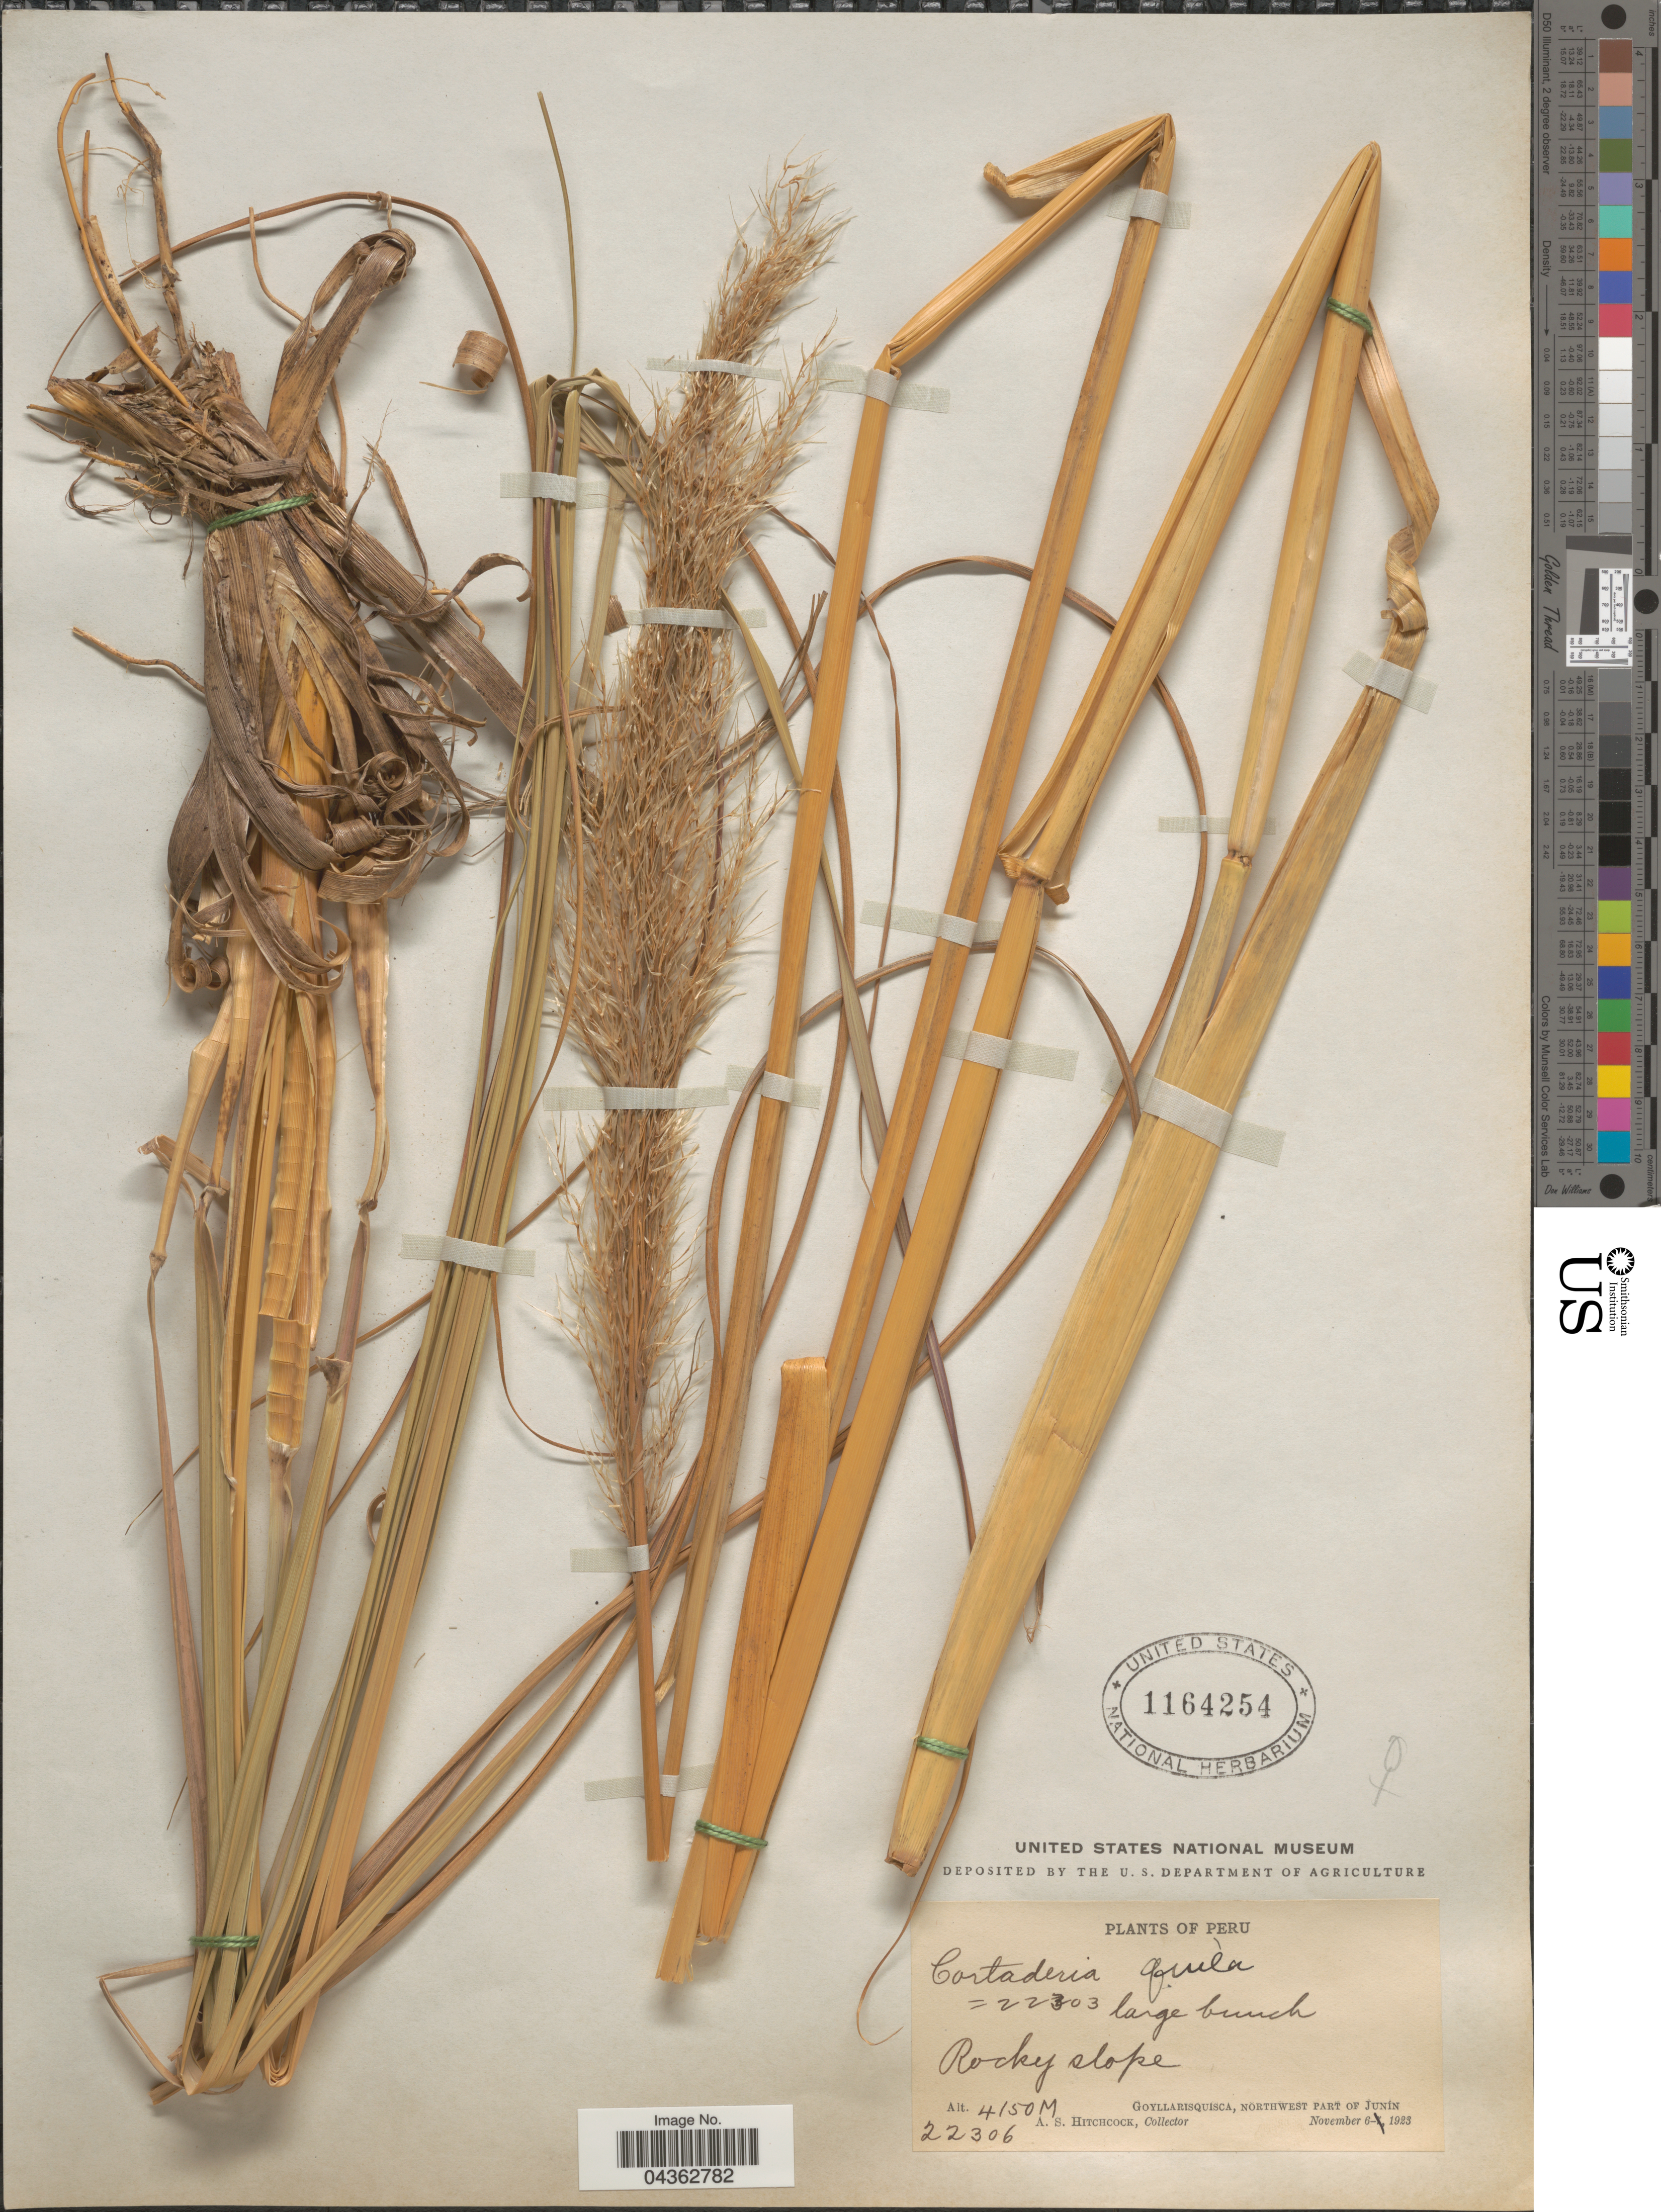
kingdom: Plantae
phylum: Tracheophyta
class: Liliopsida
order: Poales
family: Poaceae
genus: Cortaderia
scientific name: Cortaderia rudiuscula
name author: Stapf in Gardner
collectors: A. S. Hitchcock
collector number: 22306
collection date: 1923-11-06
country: Peru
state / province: Junín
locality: Goyllarisquisca, northwest part of Junin.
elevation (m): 4150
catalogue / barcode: US 1164254